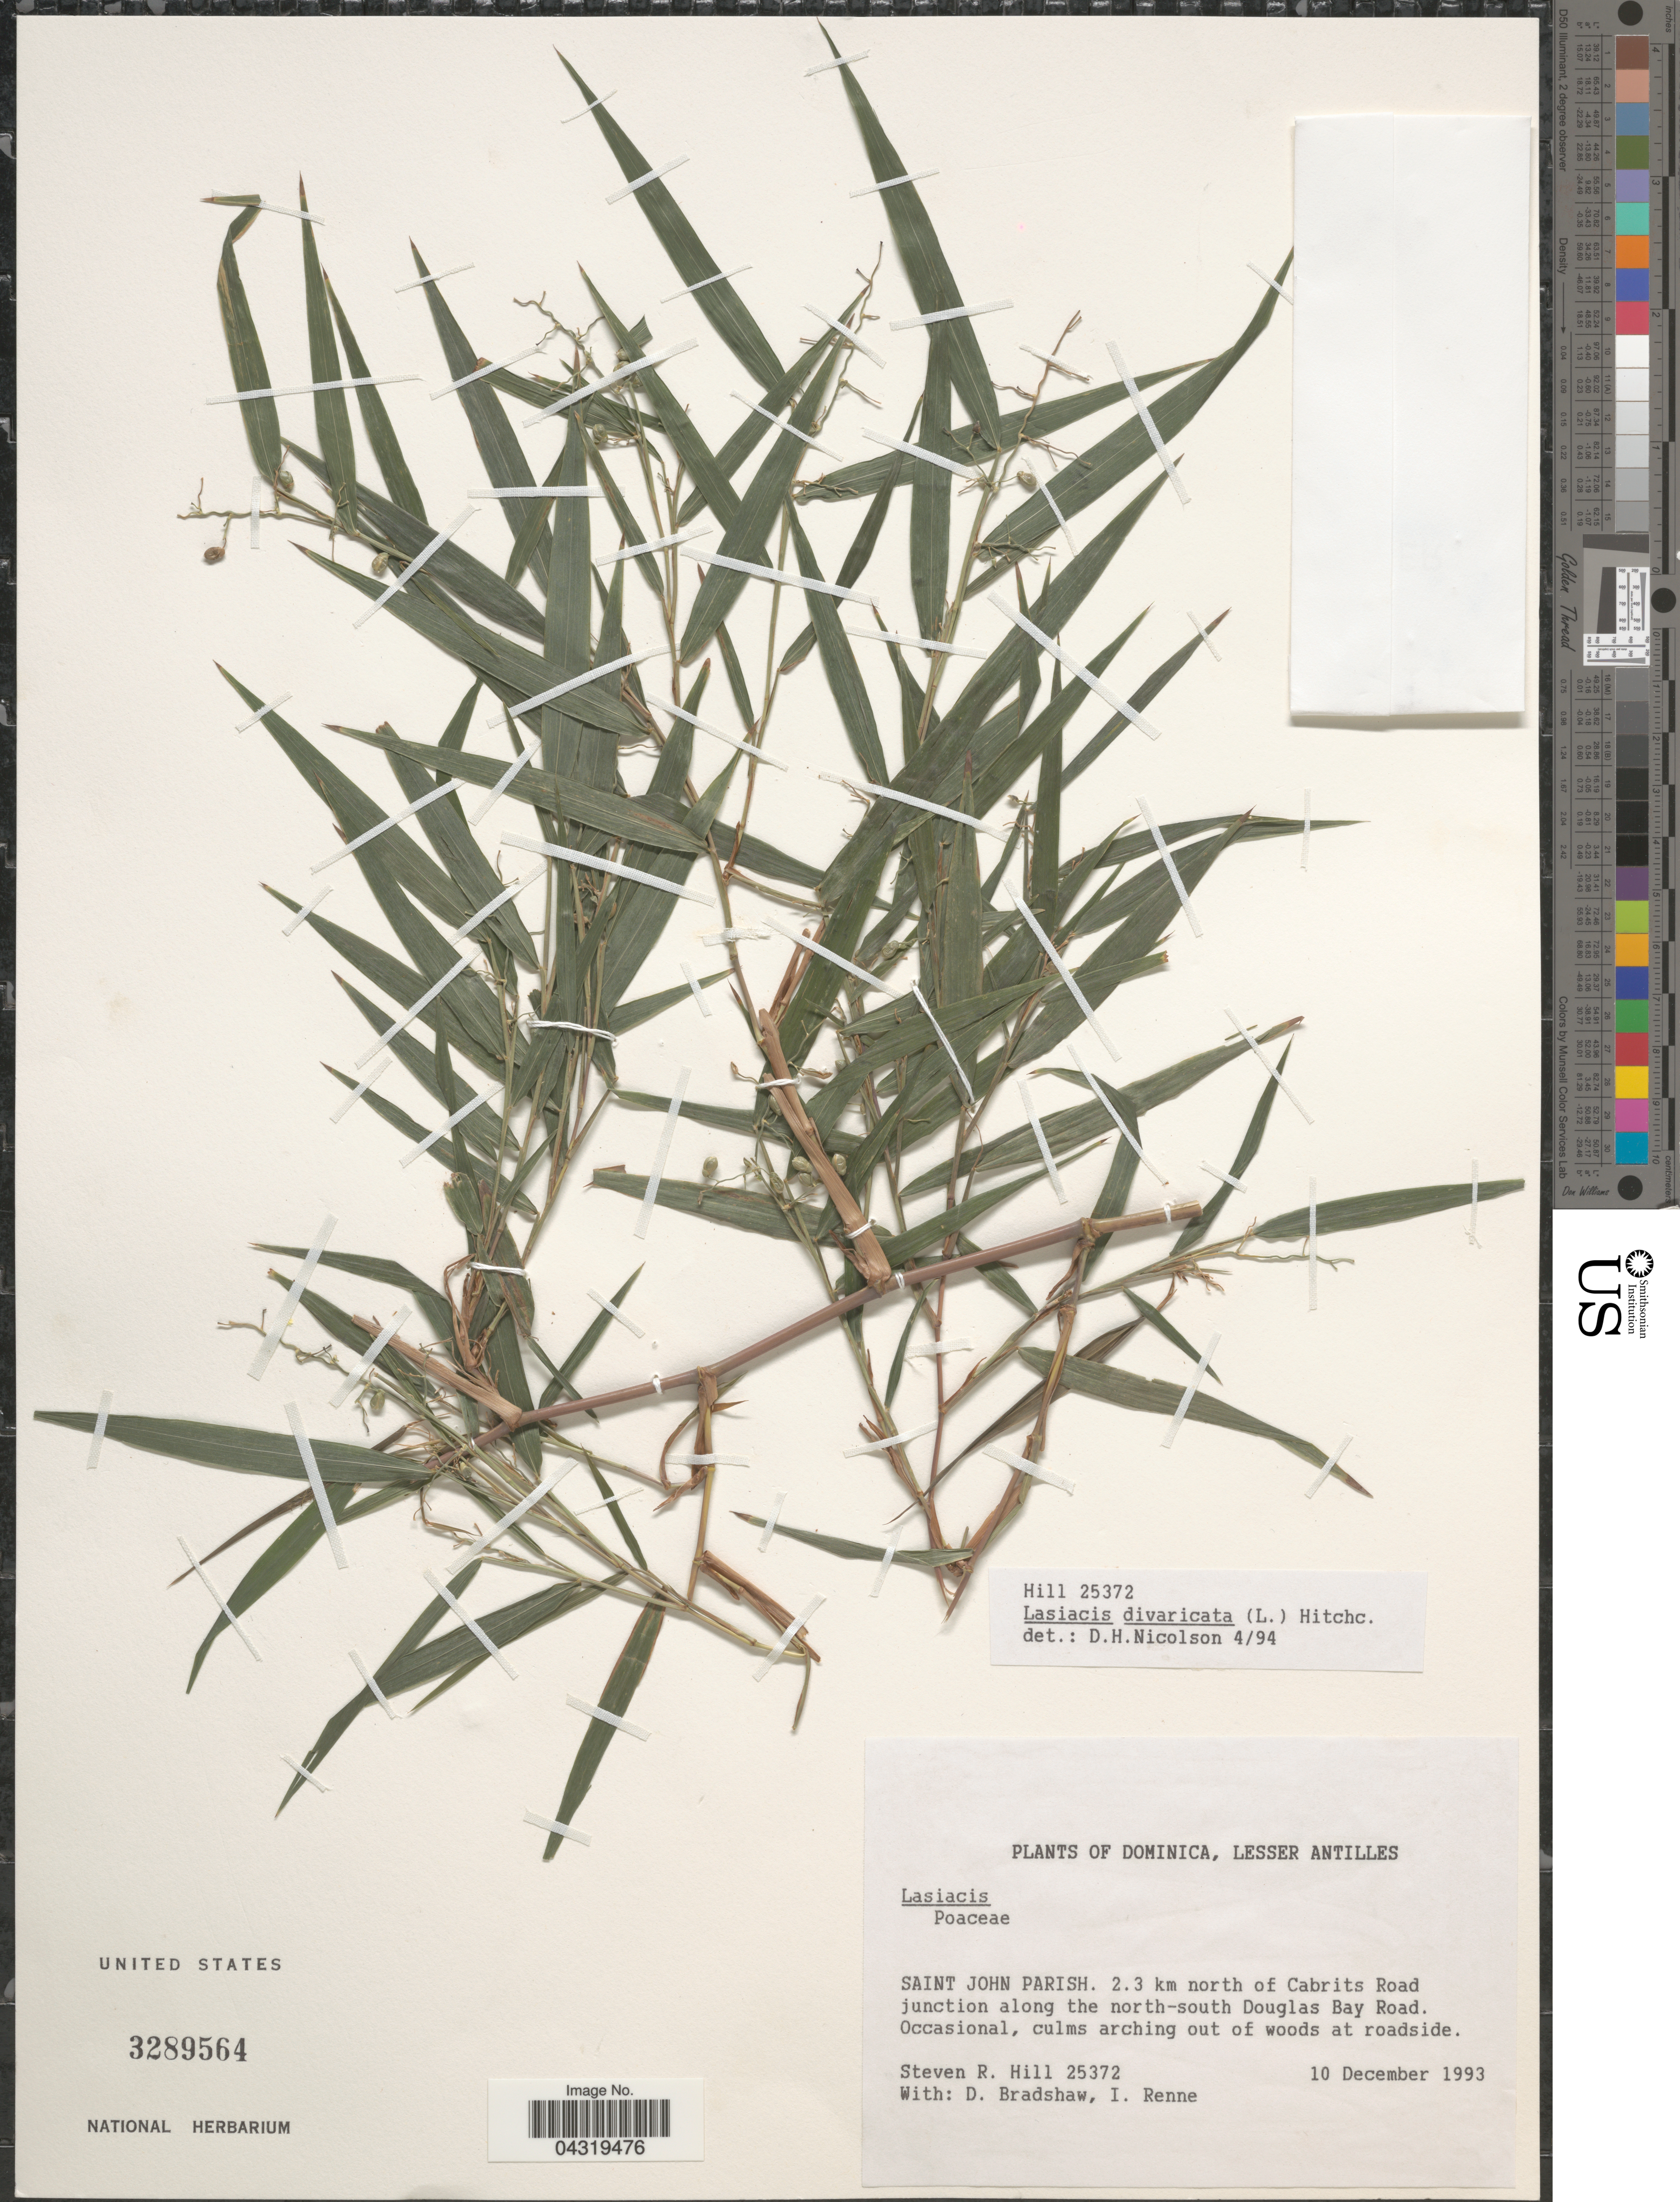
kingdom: Plantae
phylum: Tracheophyta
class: Liliopsida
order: Poales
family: Poaceae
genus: Lasiacis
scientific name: Lasiacis divaricata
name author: (L.) Hitchc.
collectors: S. R. Hill, D. Bradshaw & I. Renne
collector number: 25372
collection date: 1993-12-10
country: Dominica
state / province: St. John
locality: Lesser Antilles. Saint John Parish. 2.3 km north of Cabrits Road junction along the north-south Douglas Bay Road. Occasional, culms arching out of woods at roadside.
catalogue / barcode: US 3289564